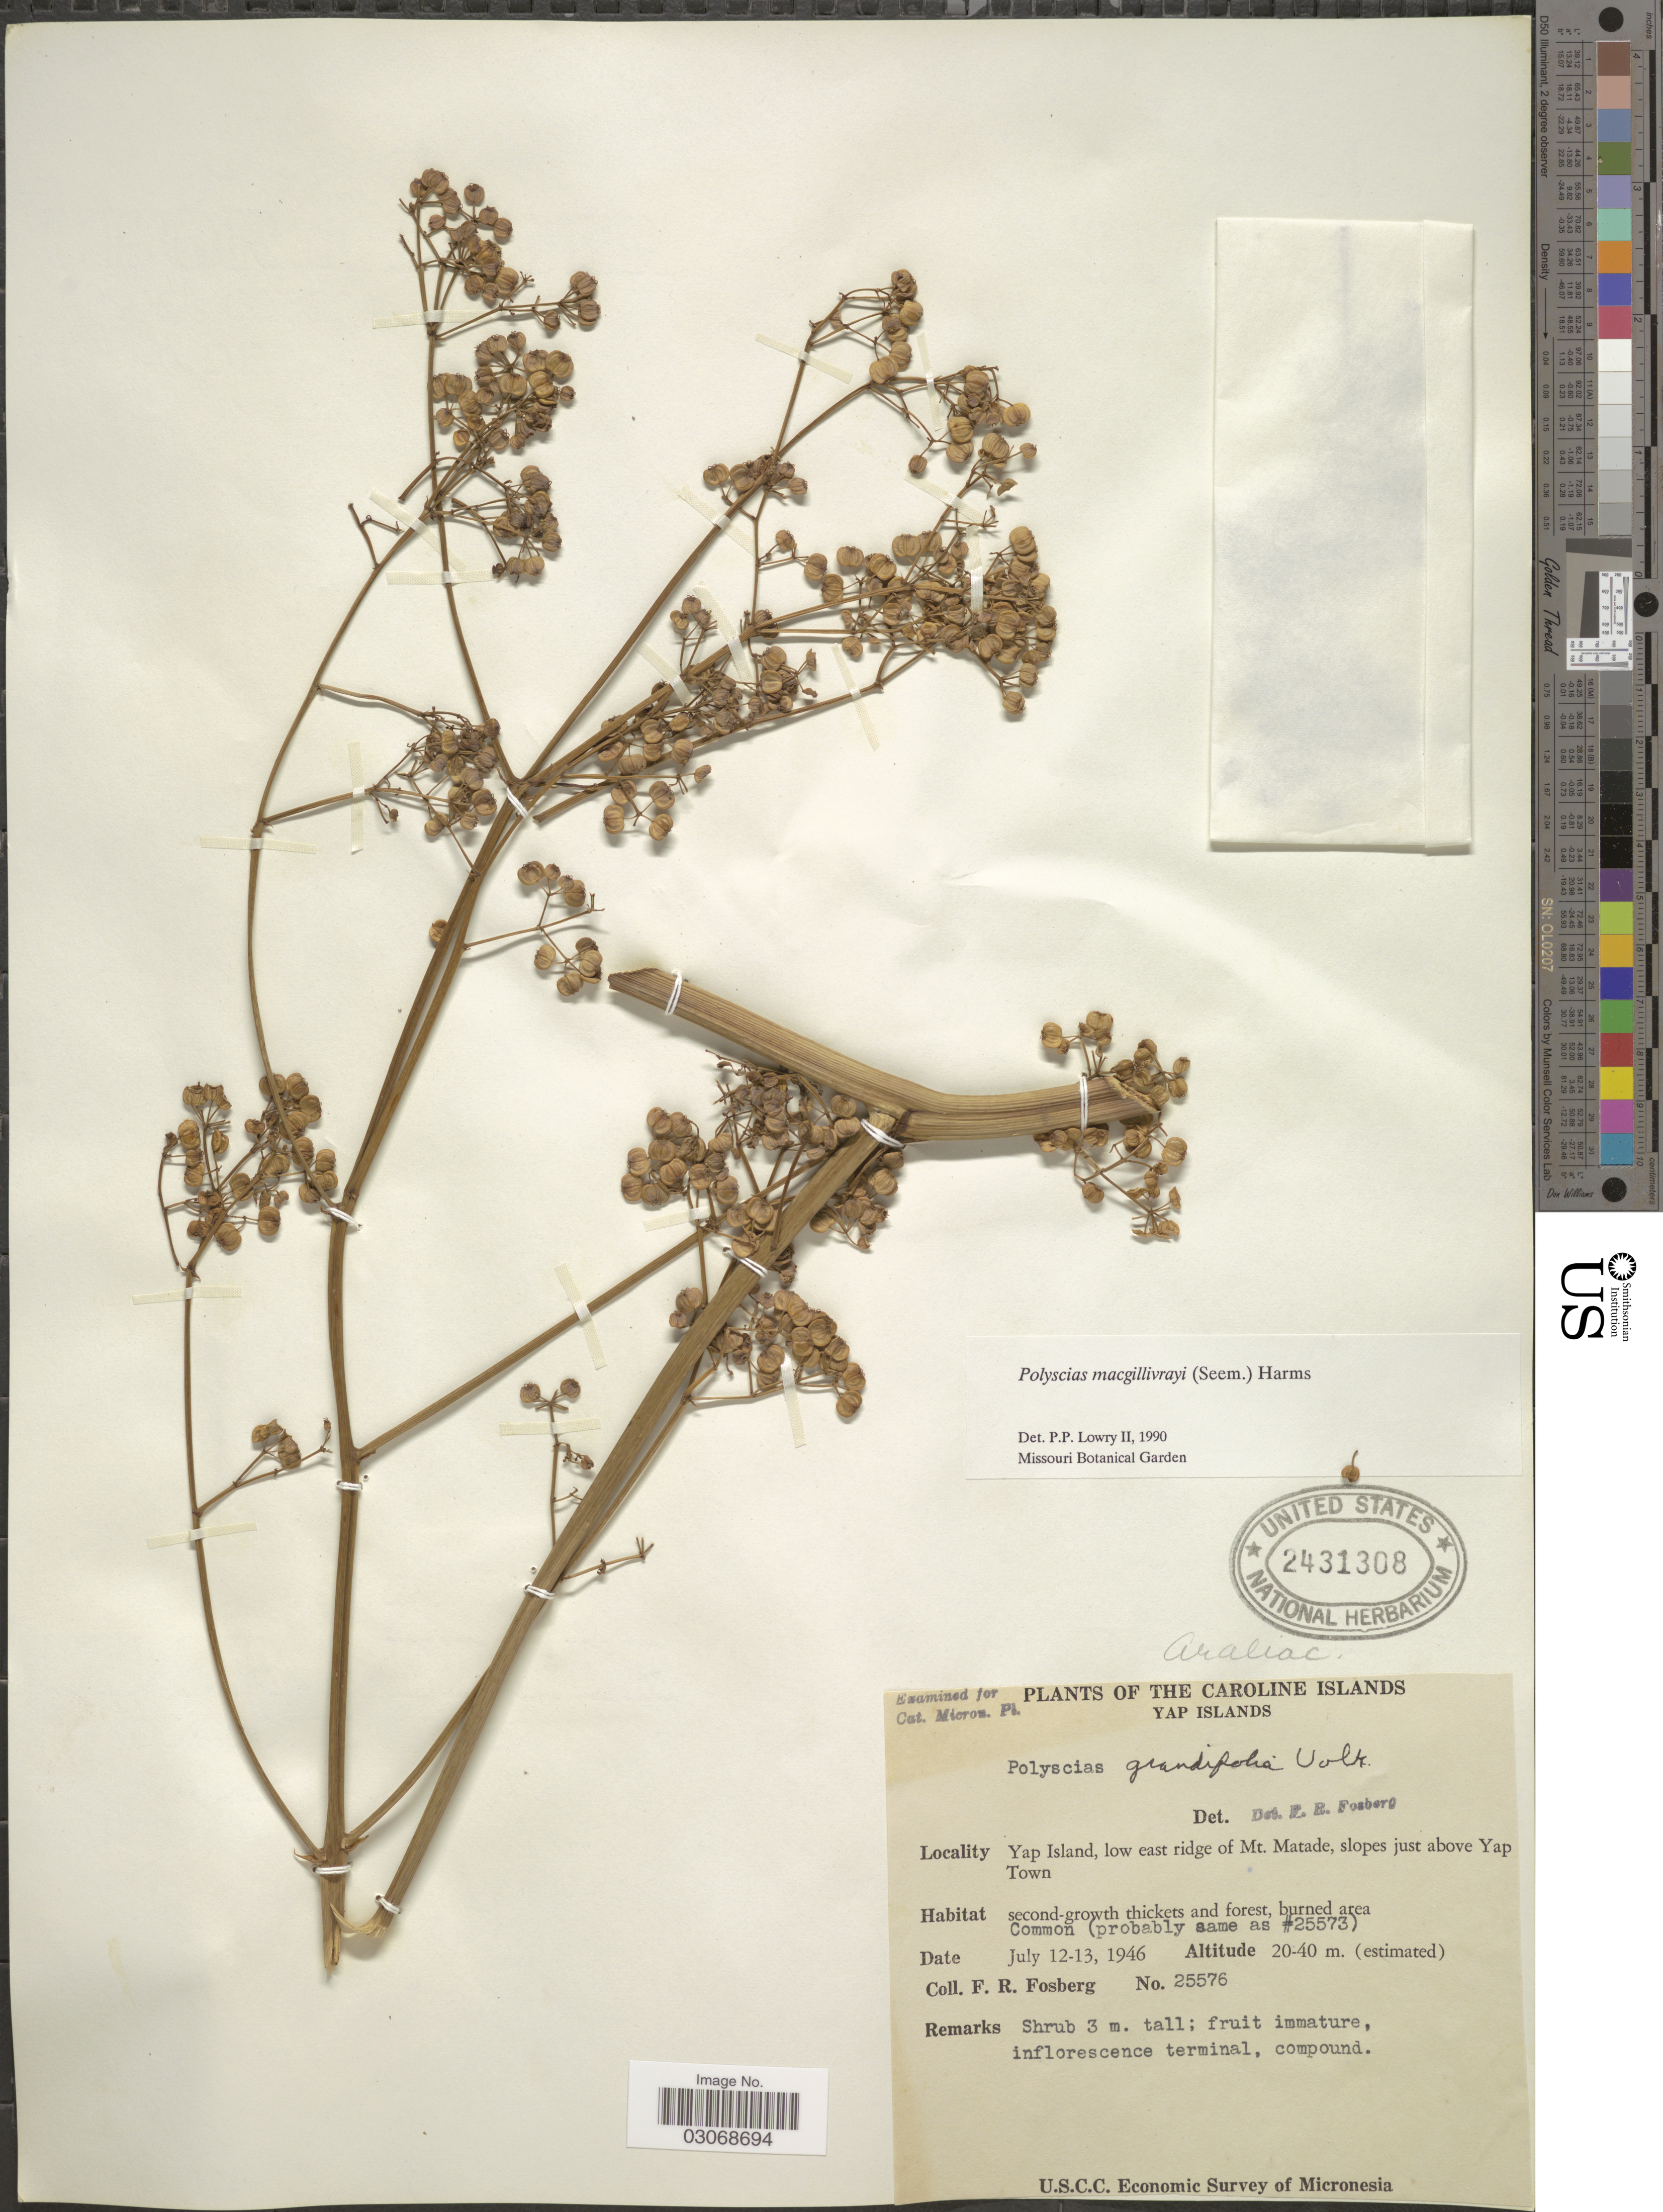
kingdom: Plantae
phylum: Tracheophyta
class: Magnoliopsida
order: Apiales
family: Araliaceae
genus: Polyscias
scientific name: Polyscias macgillivrayi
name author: Harms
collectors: F. R. Fosberg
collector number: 25576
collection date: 1946-07-12/1946-07-13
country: Micronesia, Federated States of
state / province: Yap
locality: The Caroline Islands, Yap Islands, Yap Island, low east ridge of Mt. Matade, slope just above Yap Town.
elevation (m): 20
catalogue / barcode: US 2431308